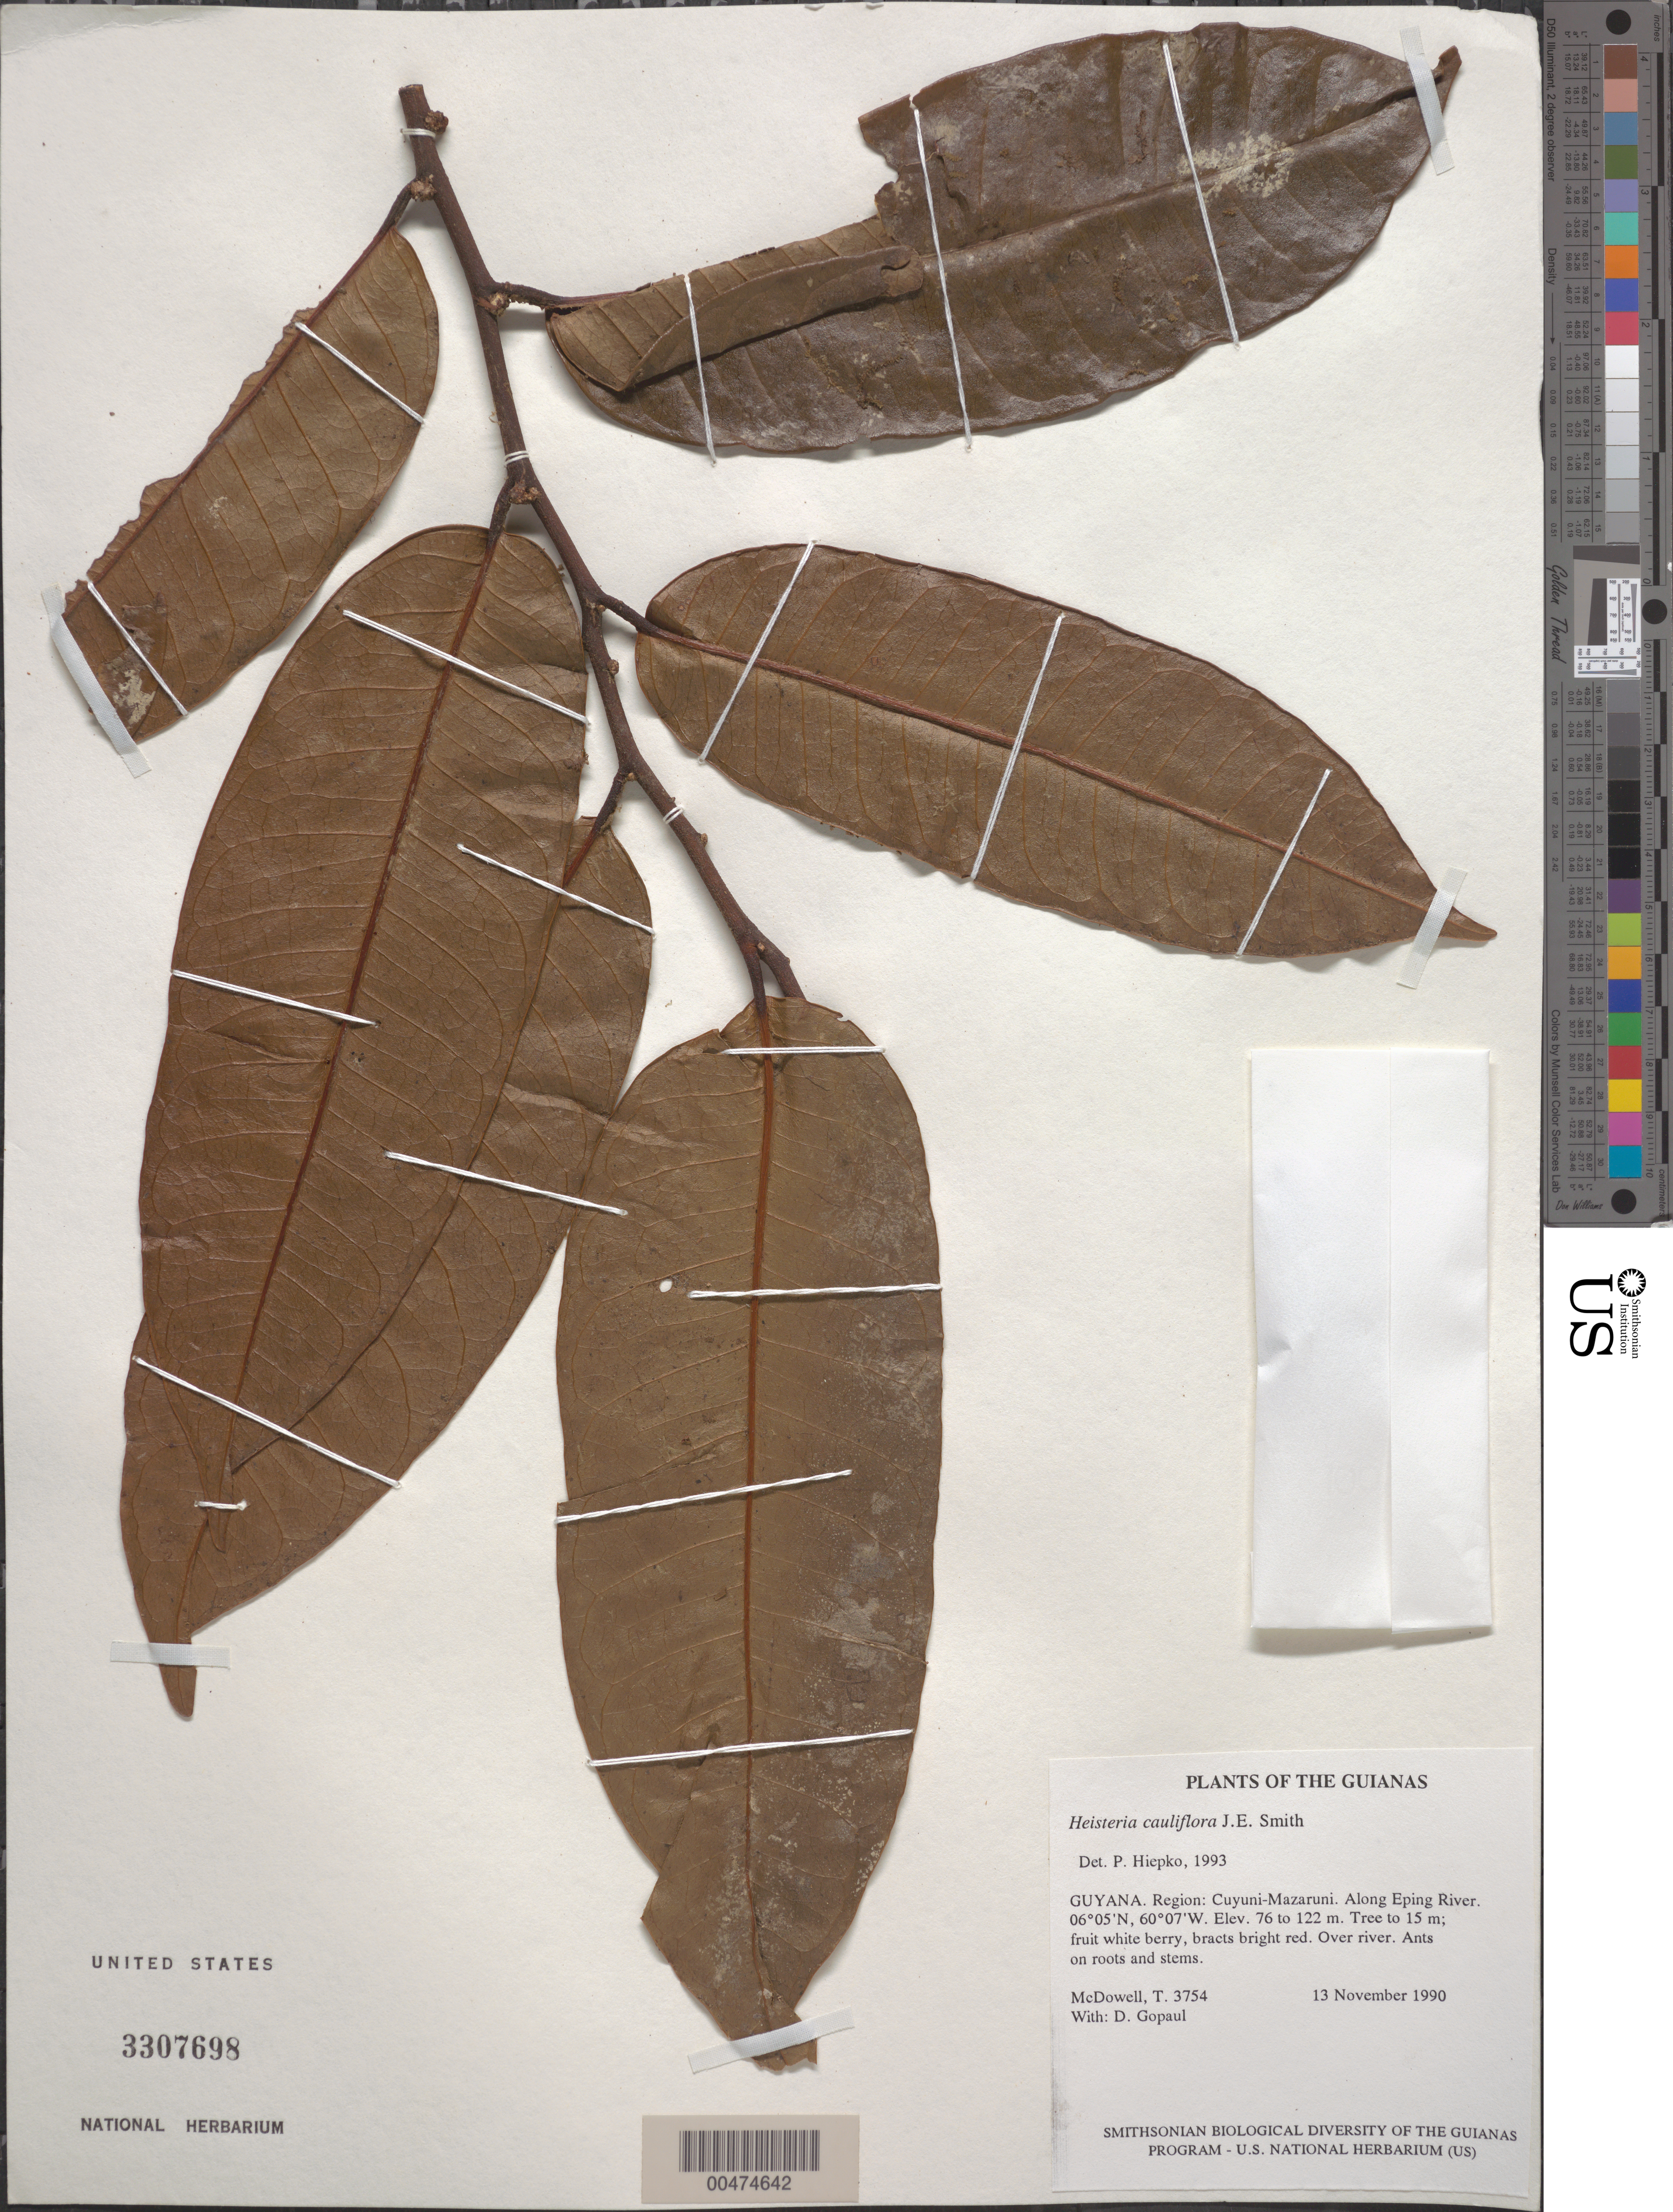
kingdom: Plantae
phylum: Tracheophyta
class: Magnoliopsida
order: Santalales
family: Erythropalaceae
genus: Heisteria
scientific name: Heisteria cauliflora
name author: Sm.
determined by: Hiepko, P. H.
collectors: T. McDowell & D. Gopaul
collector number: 3754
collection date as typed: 13 November 1990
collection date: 1990-11-13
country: Guyana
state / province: Cuyuni-Mazaruni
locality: At edge of clearing, Golden Star Resources camp, Eping River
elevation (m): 76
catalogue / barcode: US 3307698